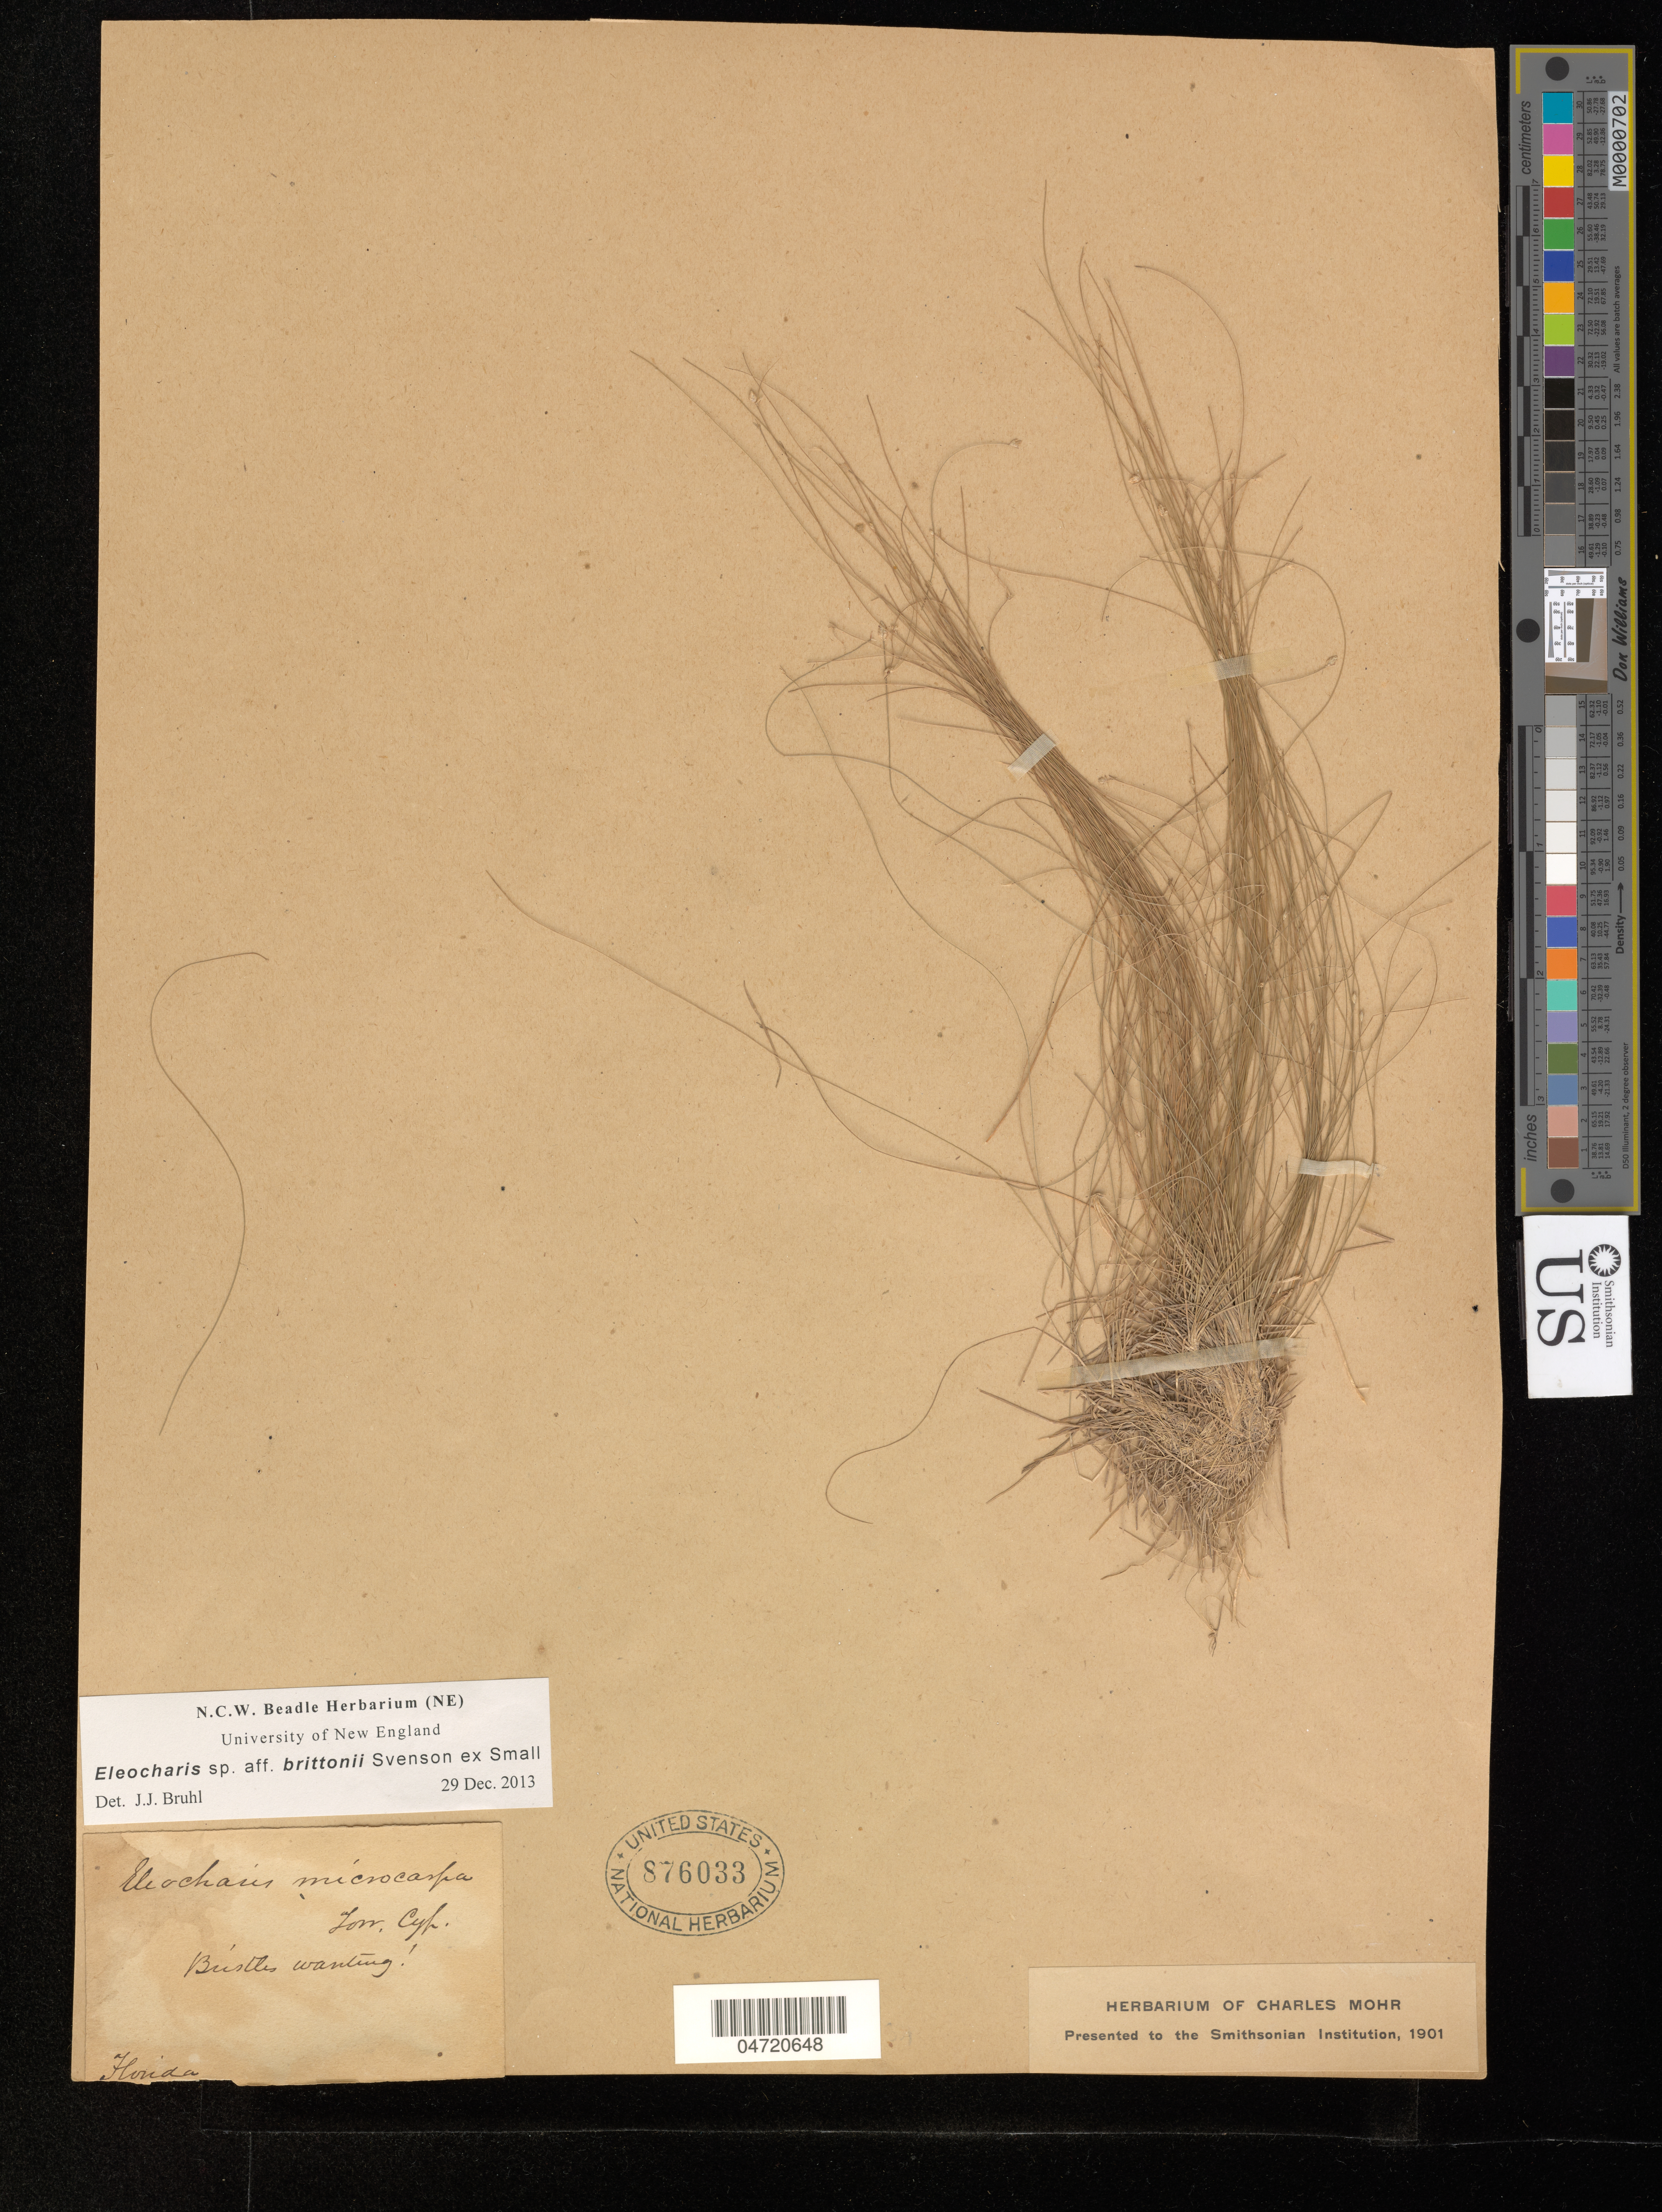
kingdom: Plantae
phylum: Tracheophyta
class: Liliopsida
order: Poales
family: Cyperaceae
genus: Eleocharis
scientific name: Eleocharis brittonii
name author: Svenson ex Small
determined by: Bruhl, J. J., (NE), University of New England (AUSTRALIA)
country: United States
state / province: Florida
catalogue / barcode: US 876033